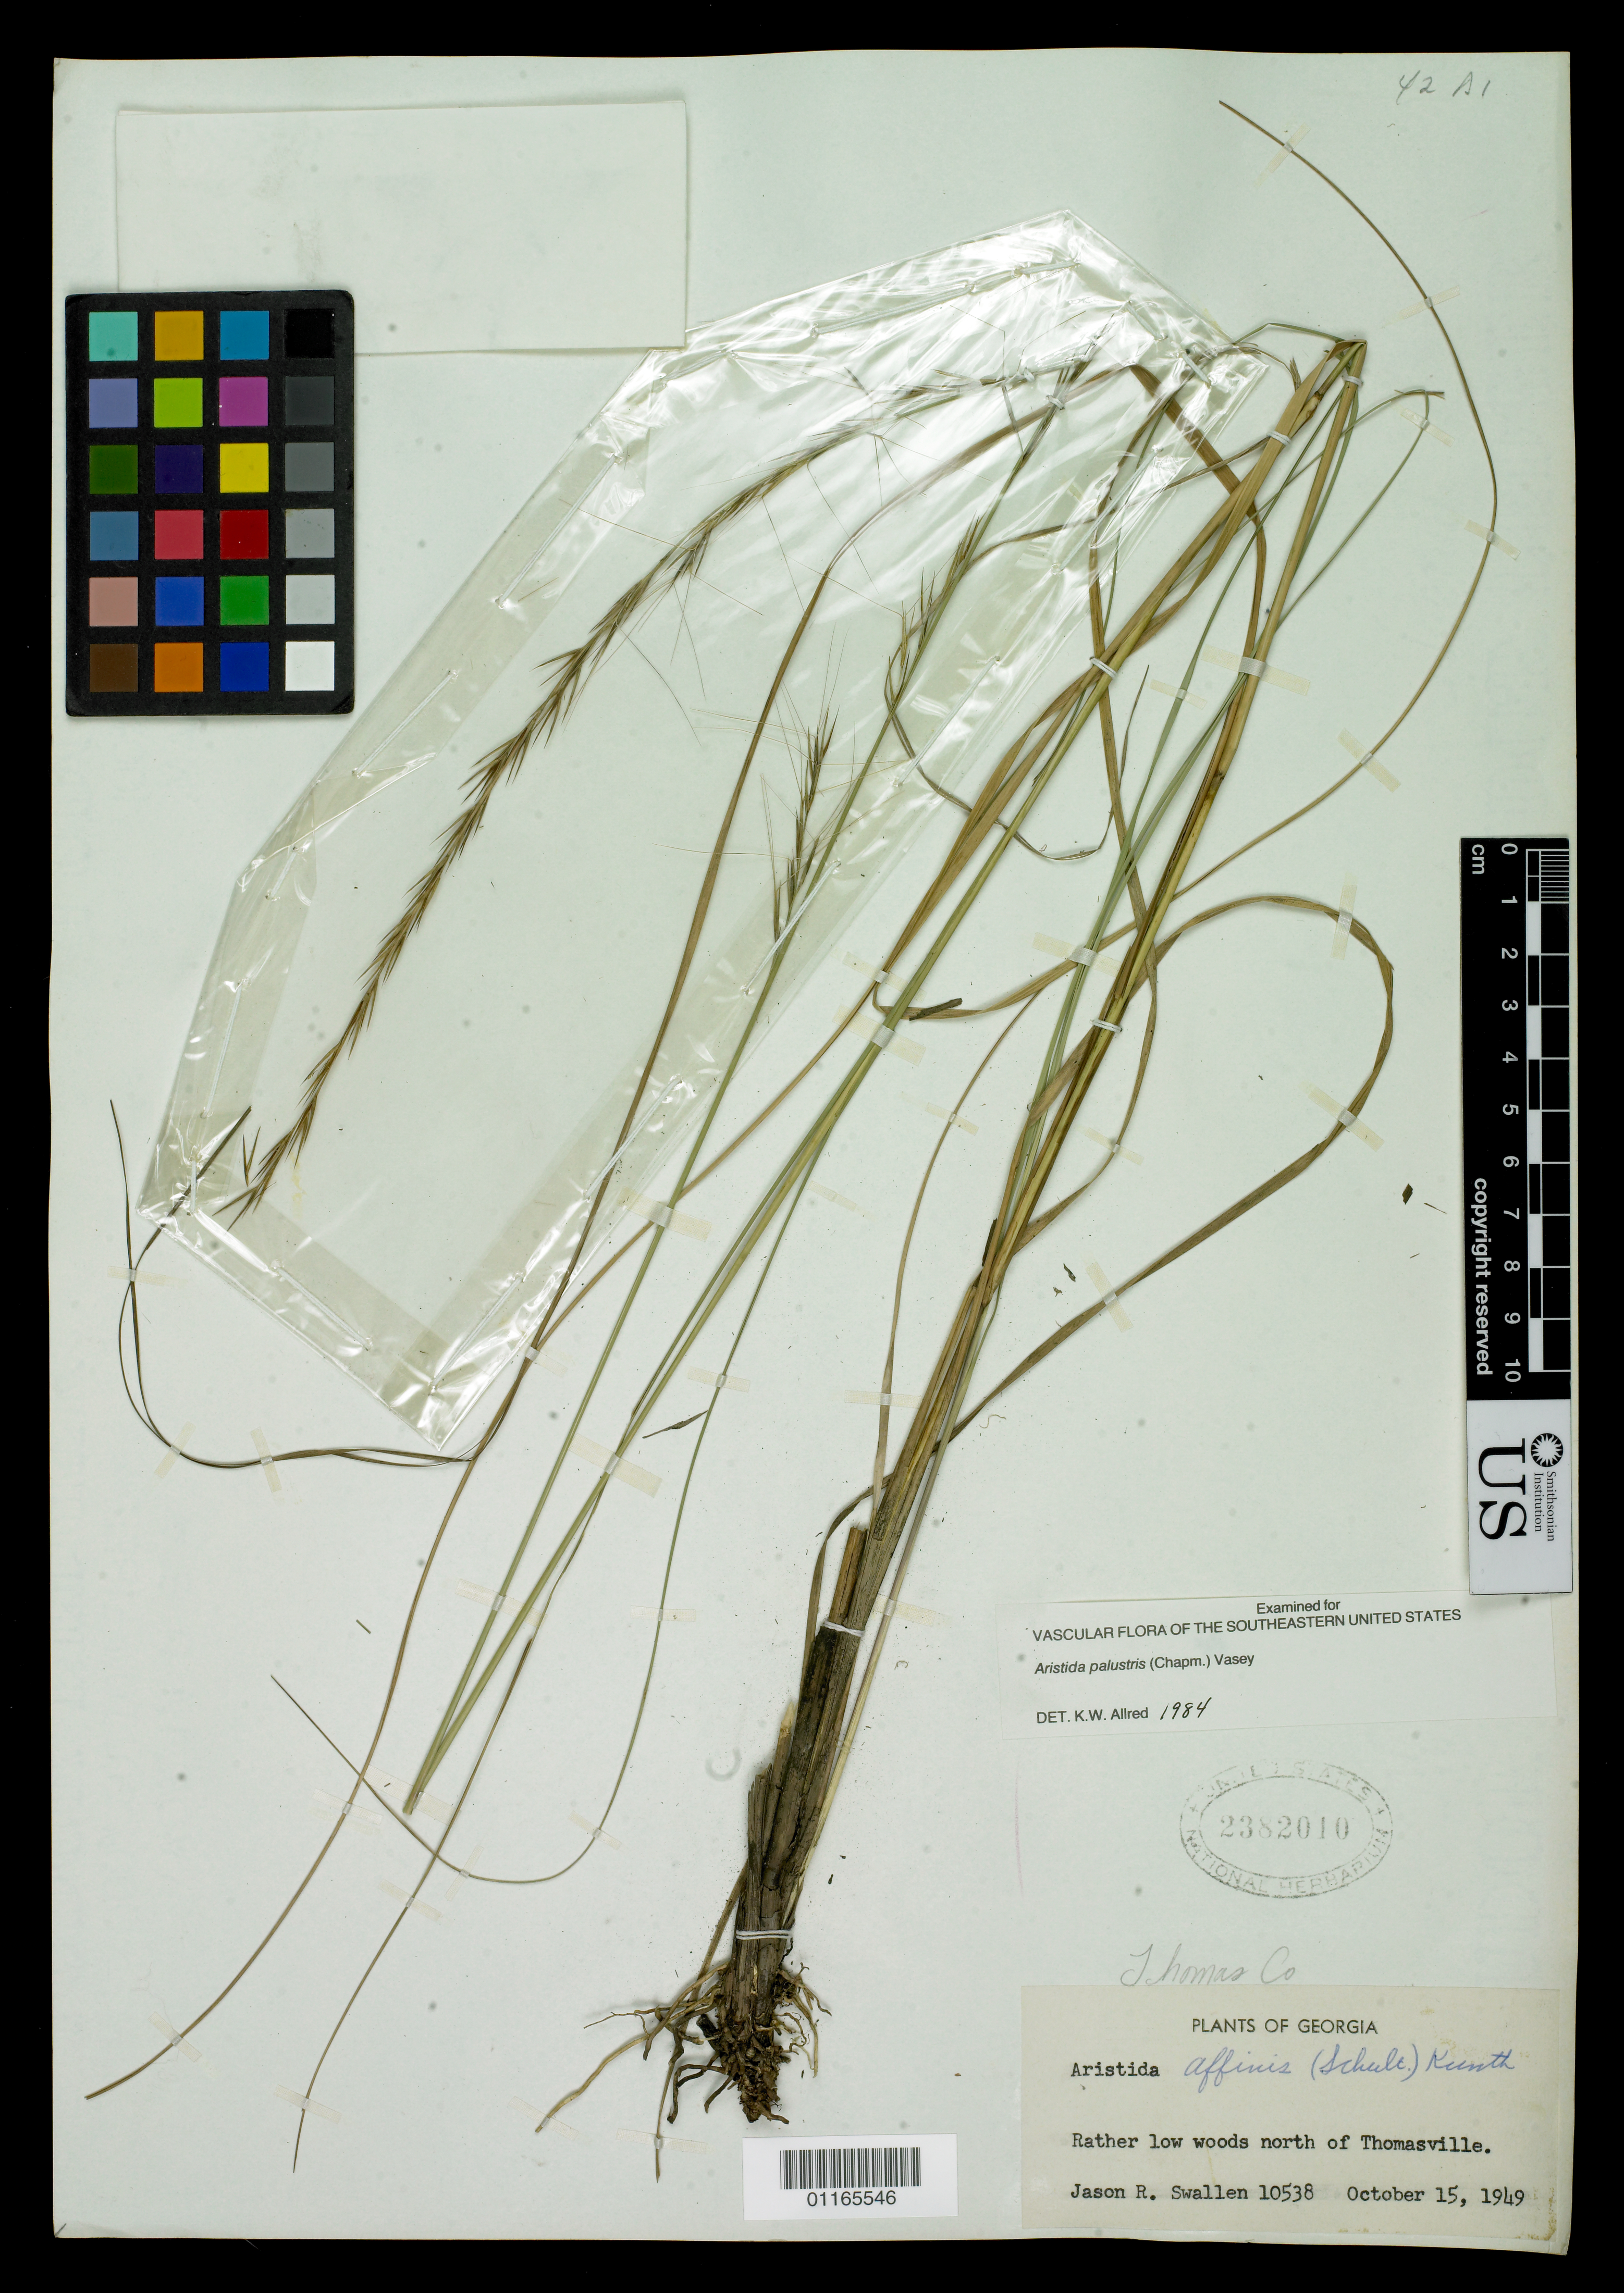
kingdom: Plantae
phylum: Tracheophyta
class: Liliopsida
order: Poales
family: Poaceae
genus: Aristida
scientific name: Aristida palustris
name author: (Chapm.) Vasey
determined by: Allred, Kelly W., Director & Curator (NMCR), New Mexico State University (UNITED STATES)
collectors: J. R. Swallen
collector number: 10538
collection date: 1949-10-15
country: United States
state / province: Georgia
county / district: Thomas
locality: North of Thomasville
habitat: Rather low woods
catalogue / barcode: US 2382010